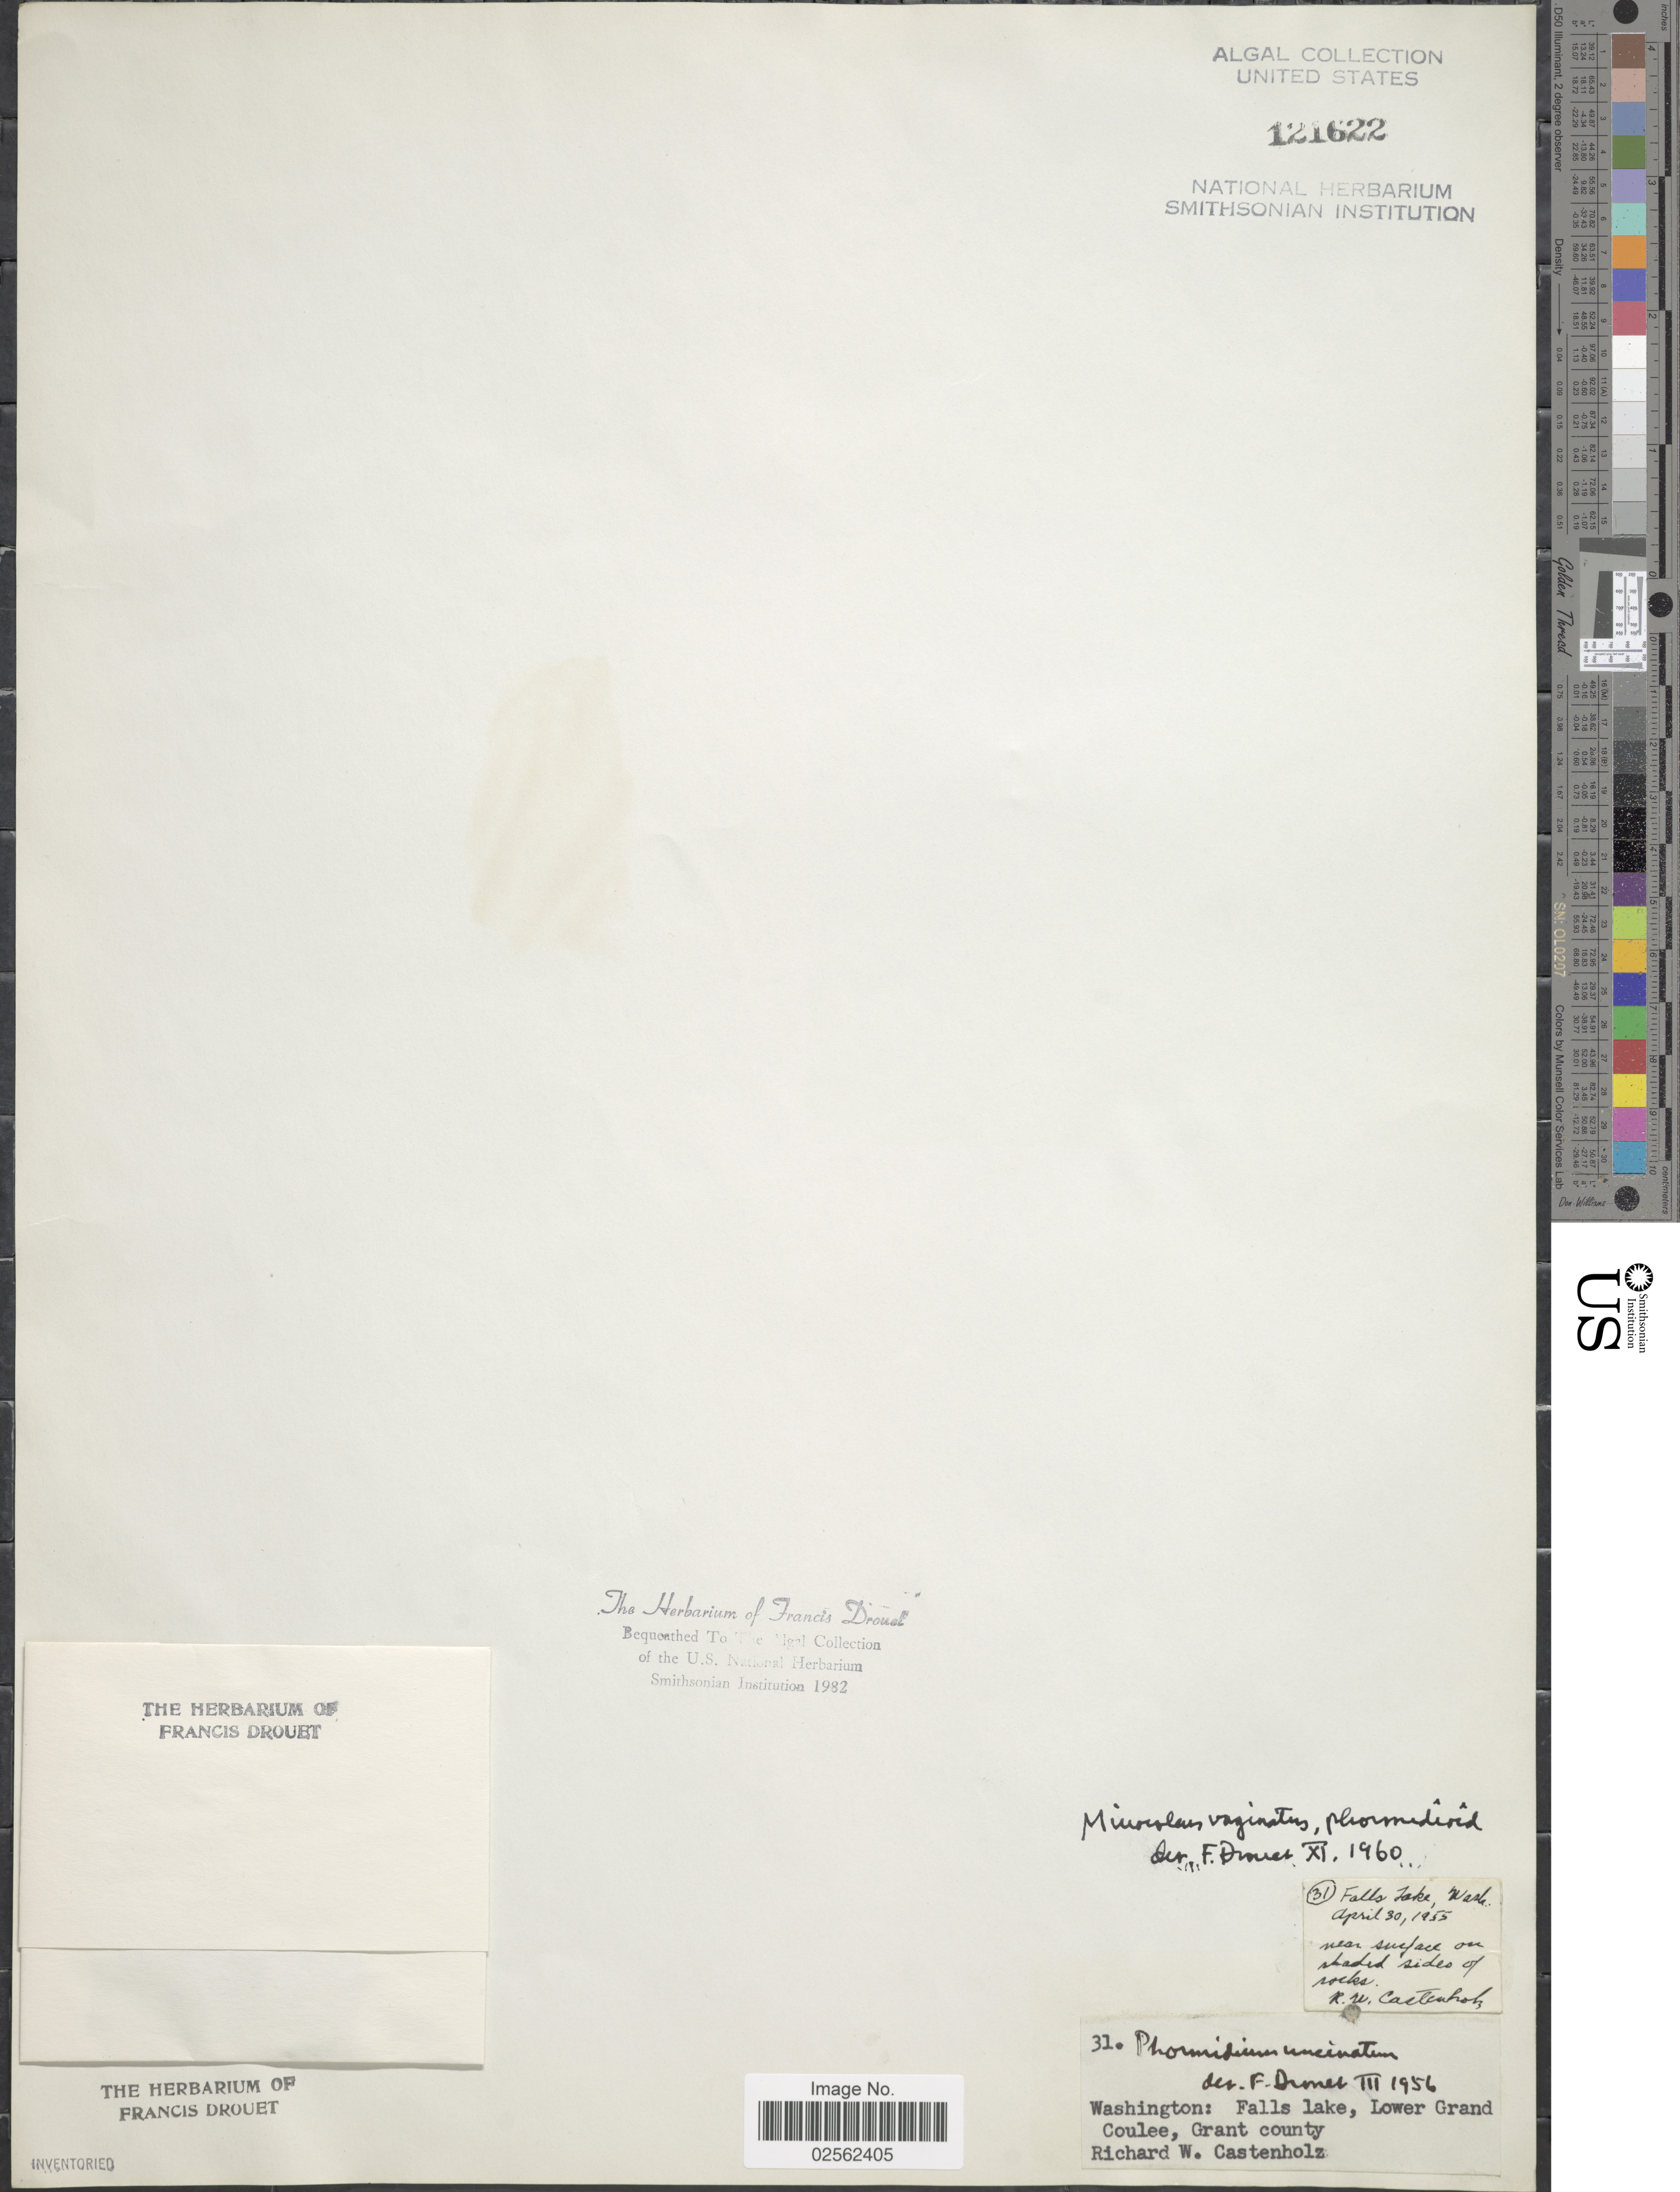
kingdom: Bacteria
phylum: Cyanobacteria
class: Cyanobacteriia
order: Cyanobacteriales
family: Microcoleaceae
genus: Microcoleus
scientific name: Microcoleus vaginatus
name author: (Vaucher) Gomont ex Gomont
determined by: Drouet, F. E.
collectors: R. Castenholz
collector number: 31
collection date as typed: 30 Apr 1955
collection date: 1955-04-30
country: United States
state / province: Washington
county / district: Grant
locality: Lower Grand Coulee, Falls Lake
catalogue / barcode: US 121622